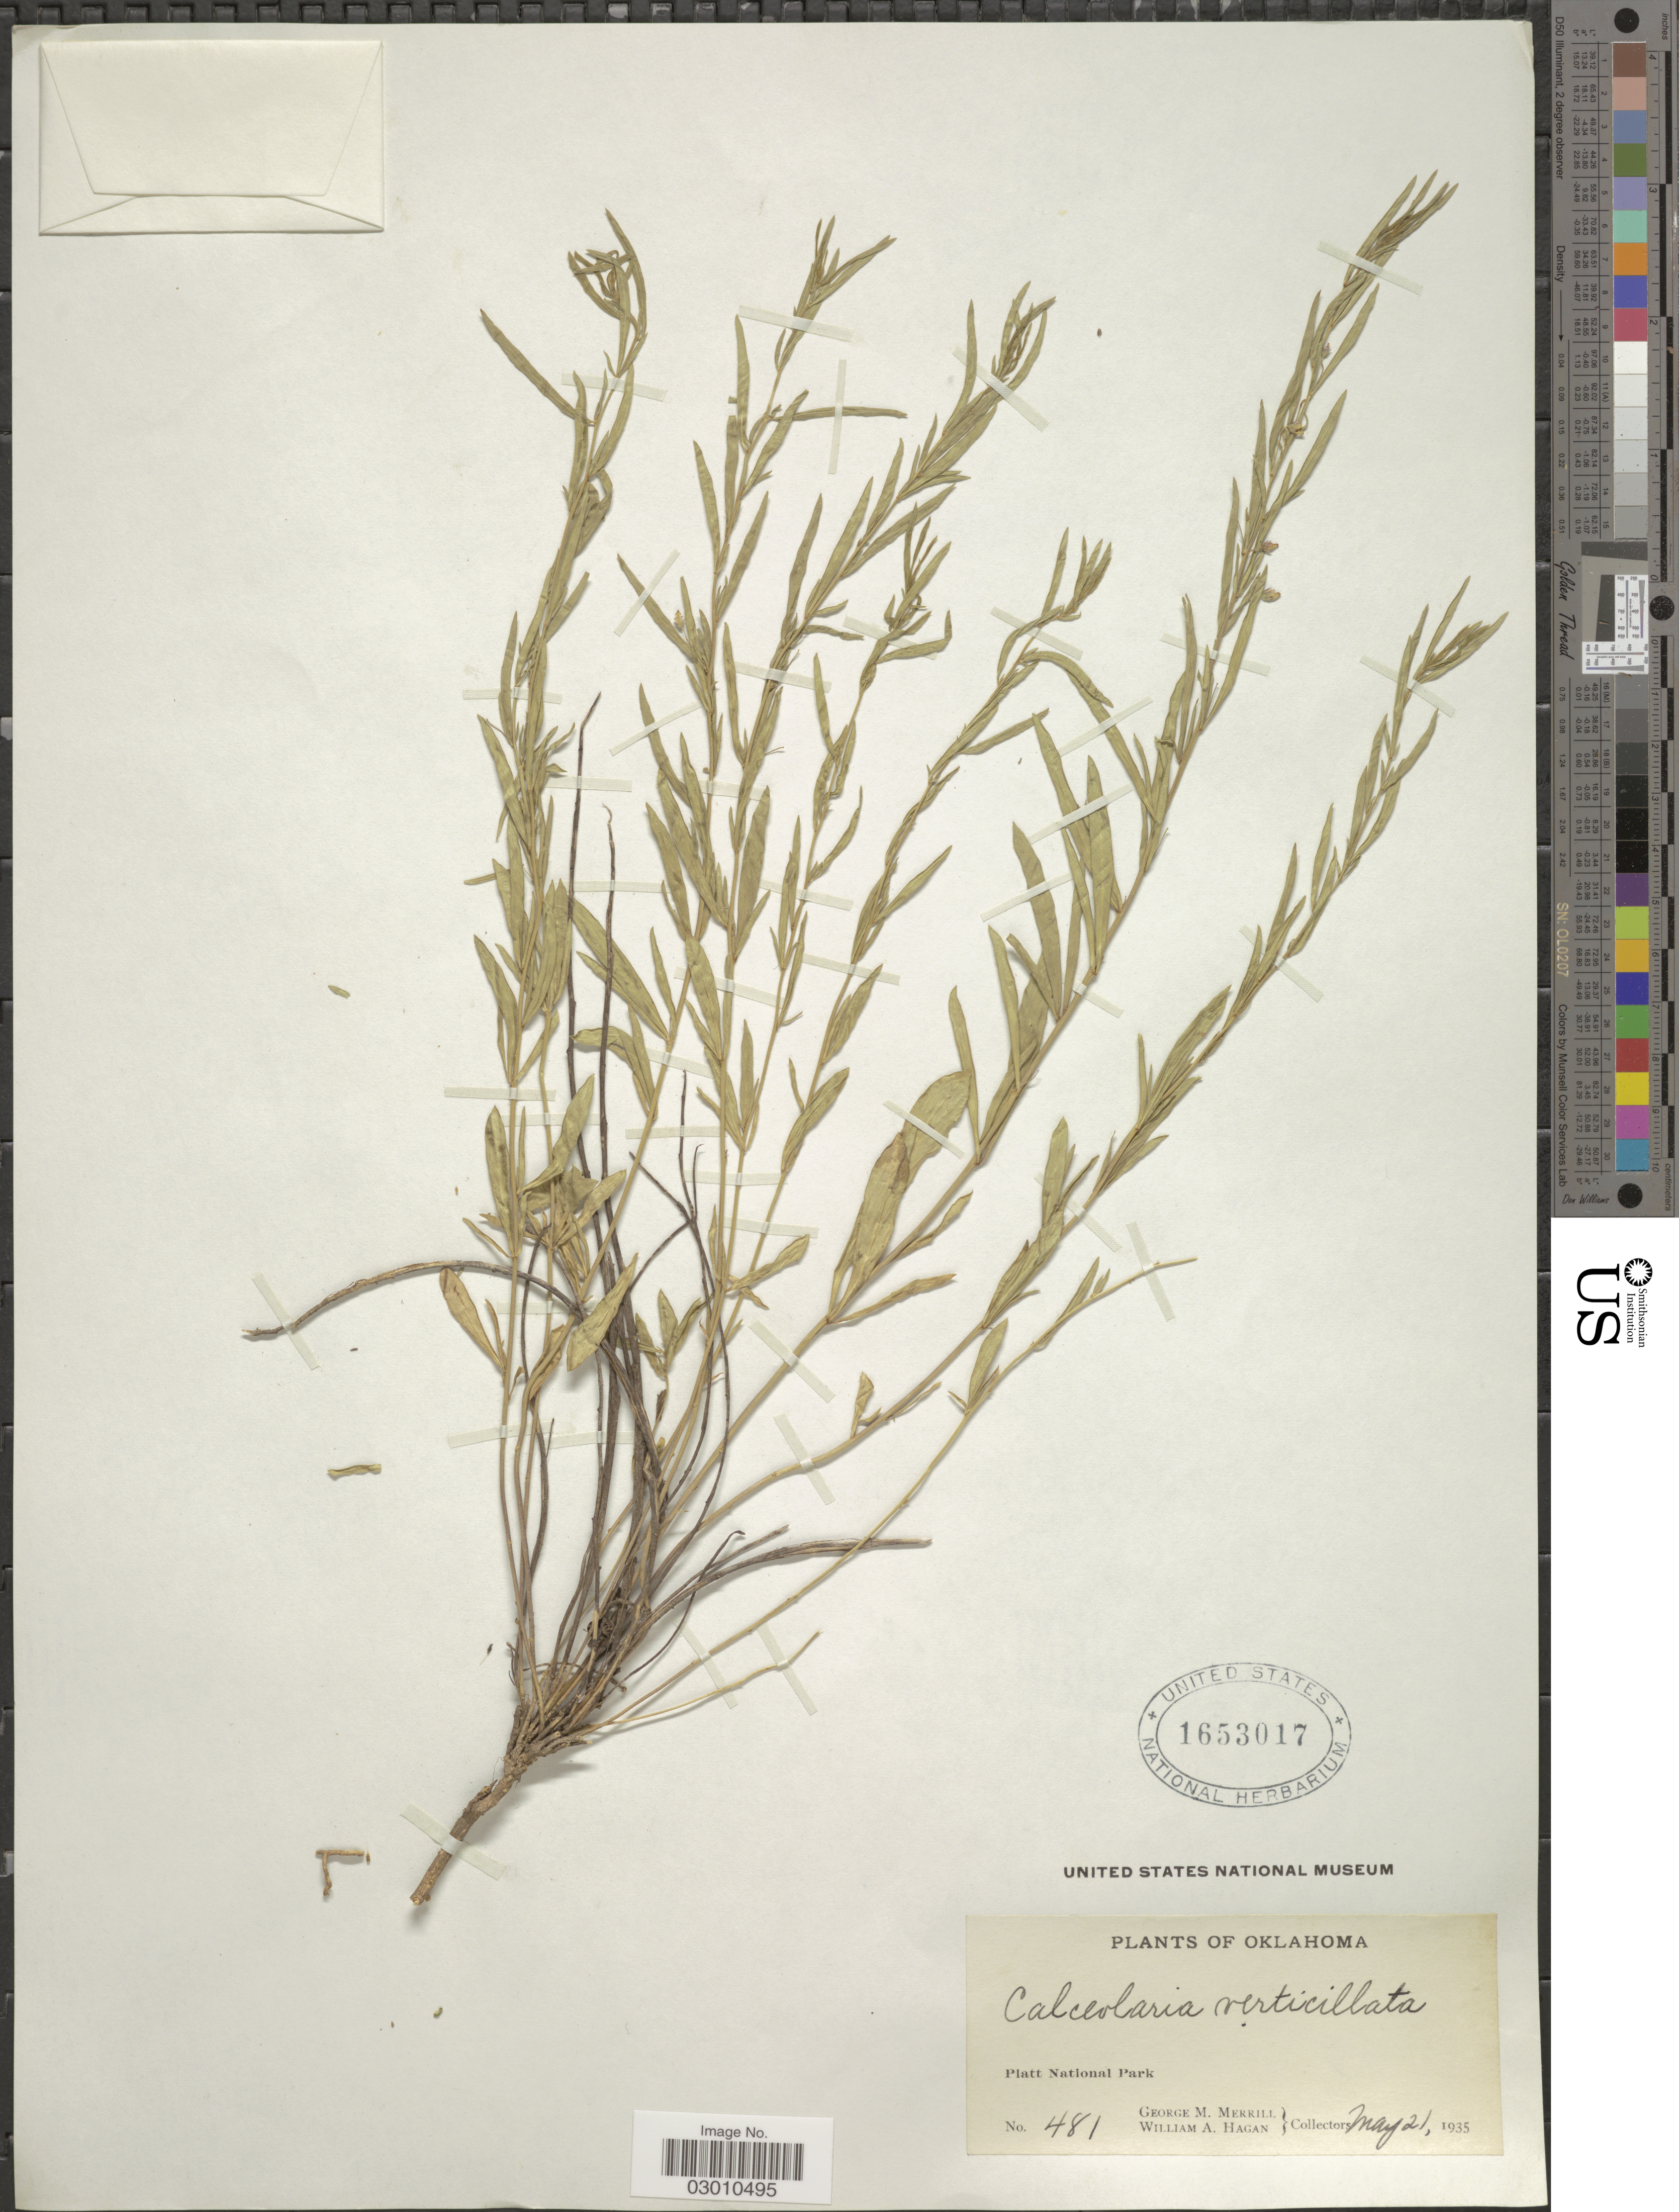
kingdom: Plantae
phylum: Tracheophyta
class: Magnoliopsida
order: Malpighiales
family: Violaceae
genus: Pombalia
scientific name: Pombalia verticillata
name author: (Ortega) Paula-Souza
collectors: G. M. Merrill & W. Hagan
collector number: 481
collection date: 1935-05-21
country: United States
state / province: Oklahoma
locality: Platt National Park.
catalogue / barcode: US 1653017